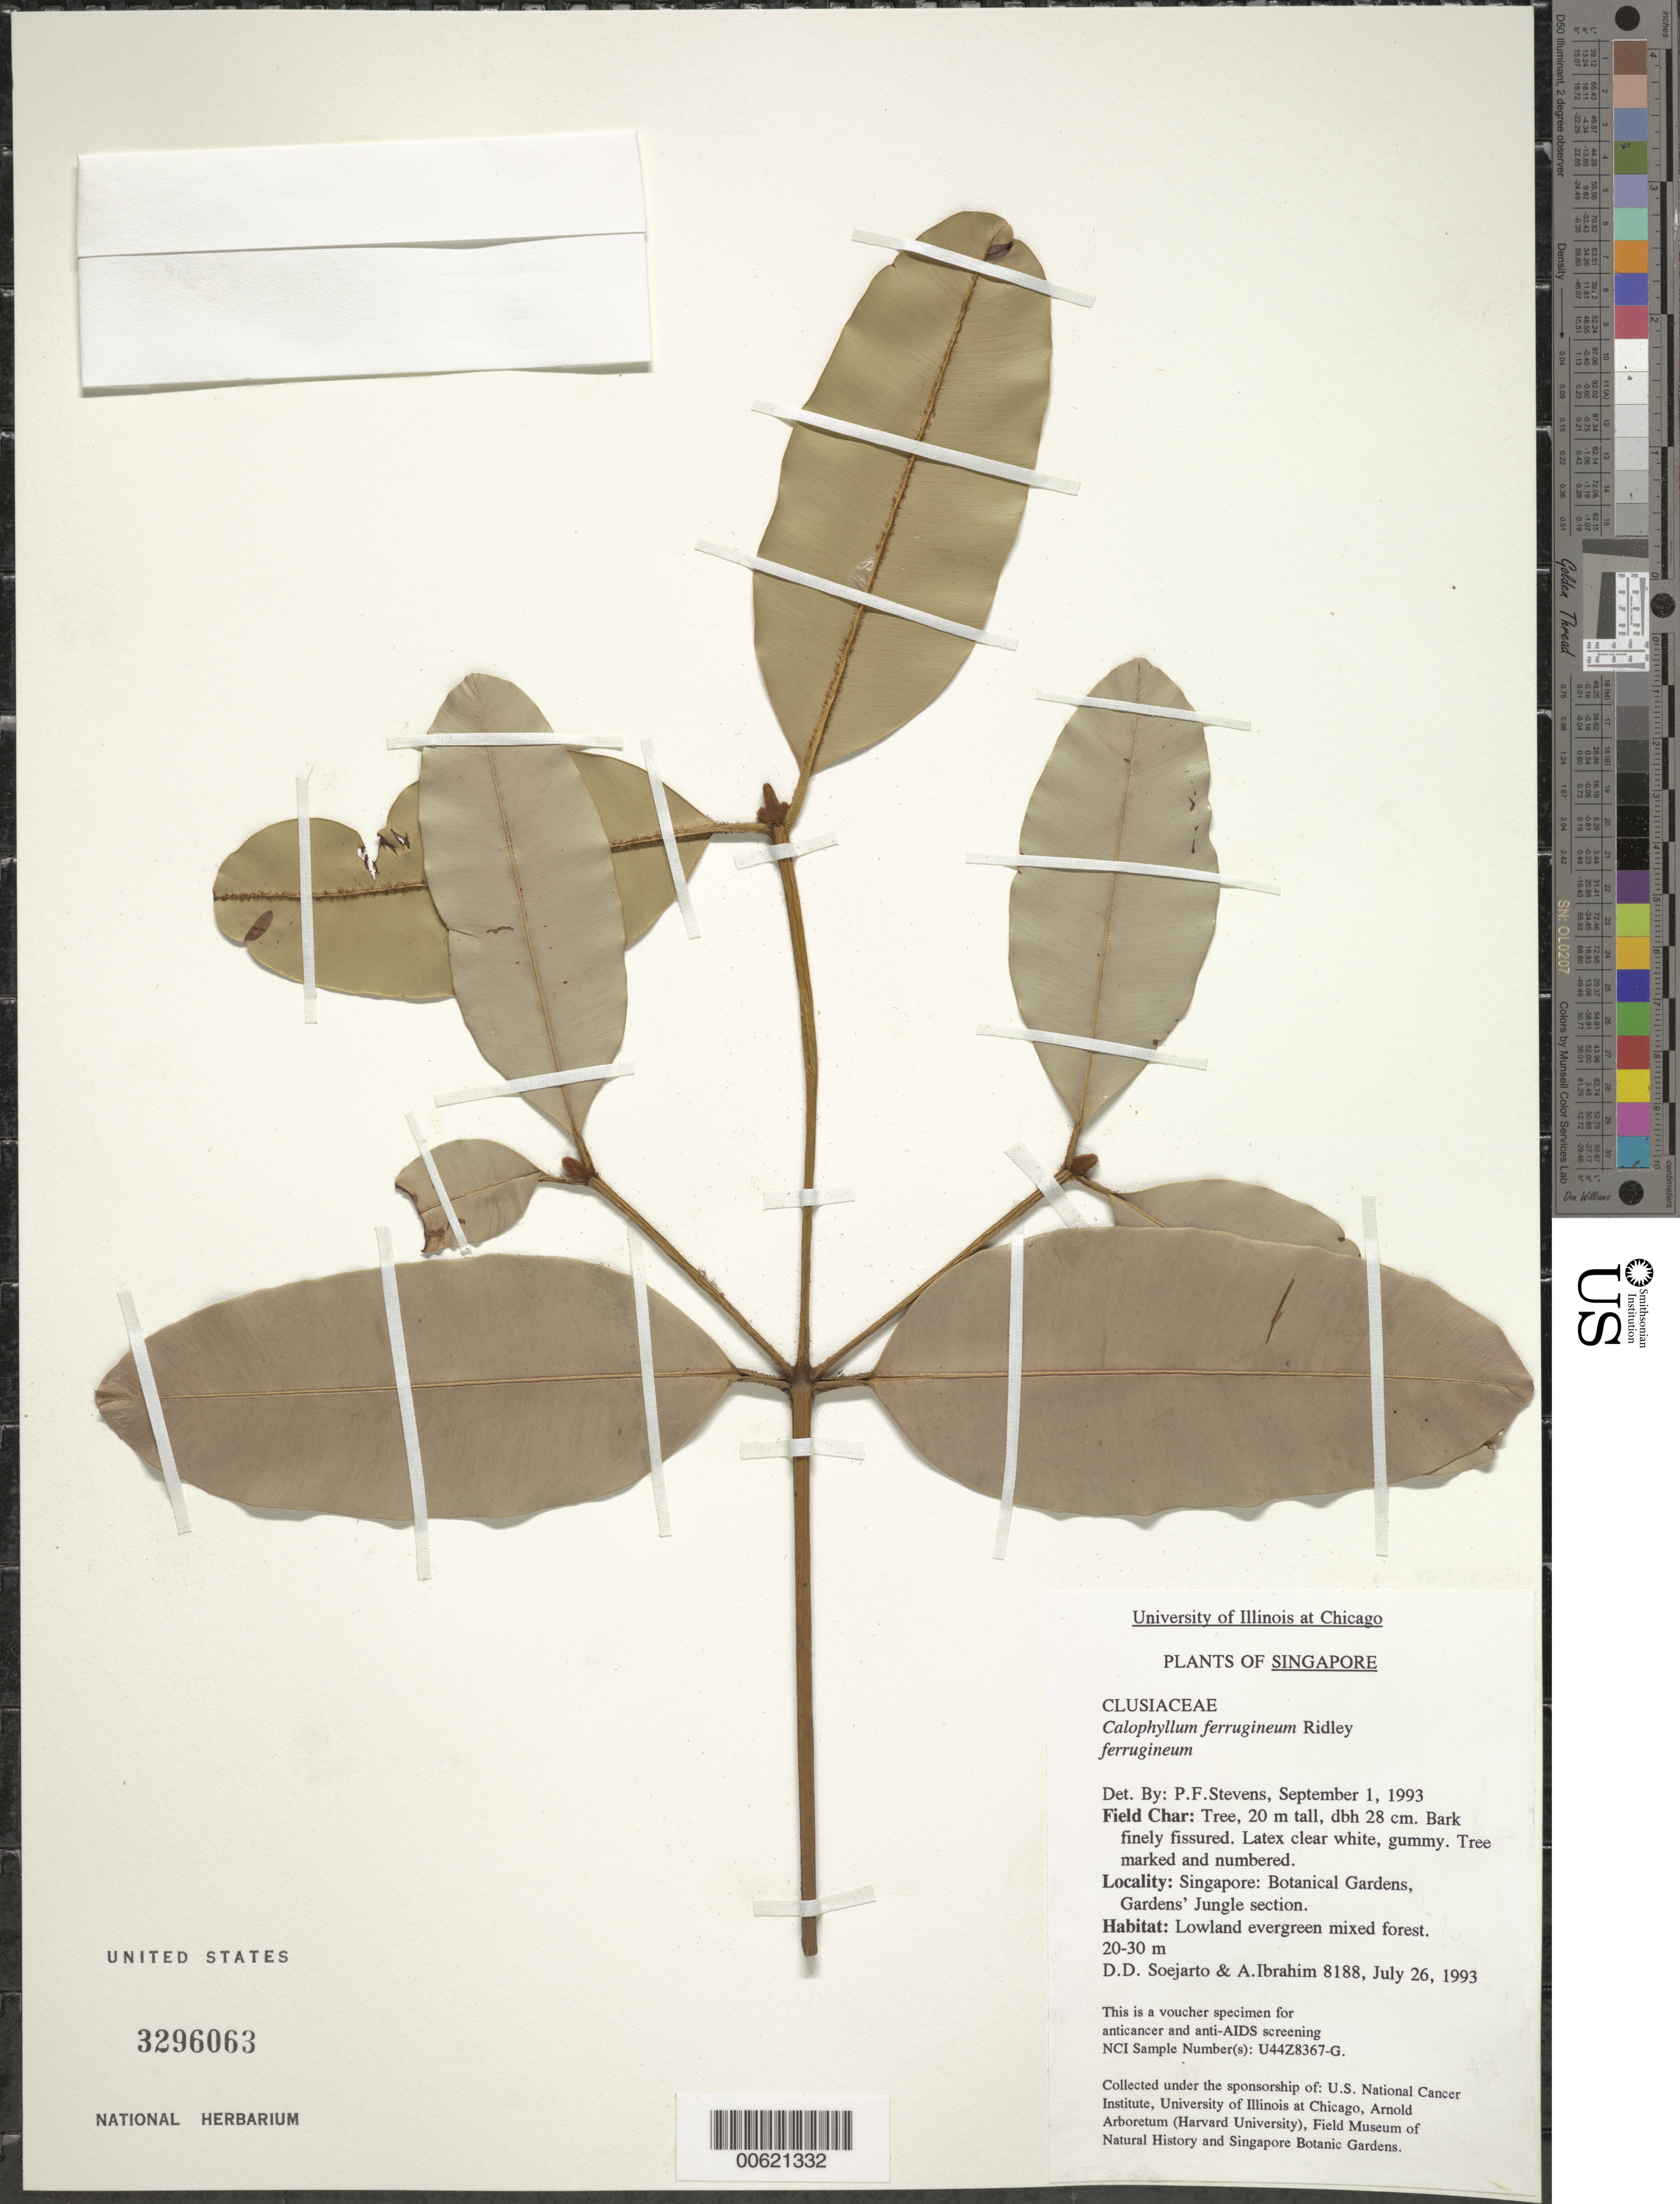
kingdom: Plantae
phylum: Tracheophyta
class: Magnoliopsida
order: Malpighiales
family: Calophyllaceae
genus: Calophyllum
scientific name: Calophyllum ferrugineum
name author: Merr.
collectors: A. Ibrahim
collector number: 8188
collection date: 1993-07-26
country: Singapore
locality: Botanical Gardens, Gardens' Jungle section.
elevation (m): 20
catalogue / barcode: US 3296063